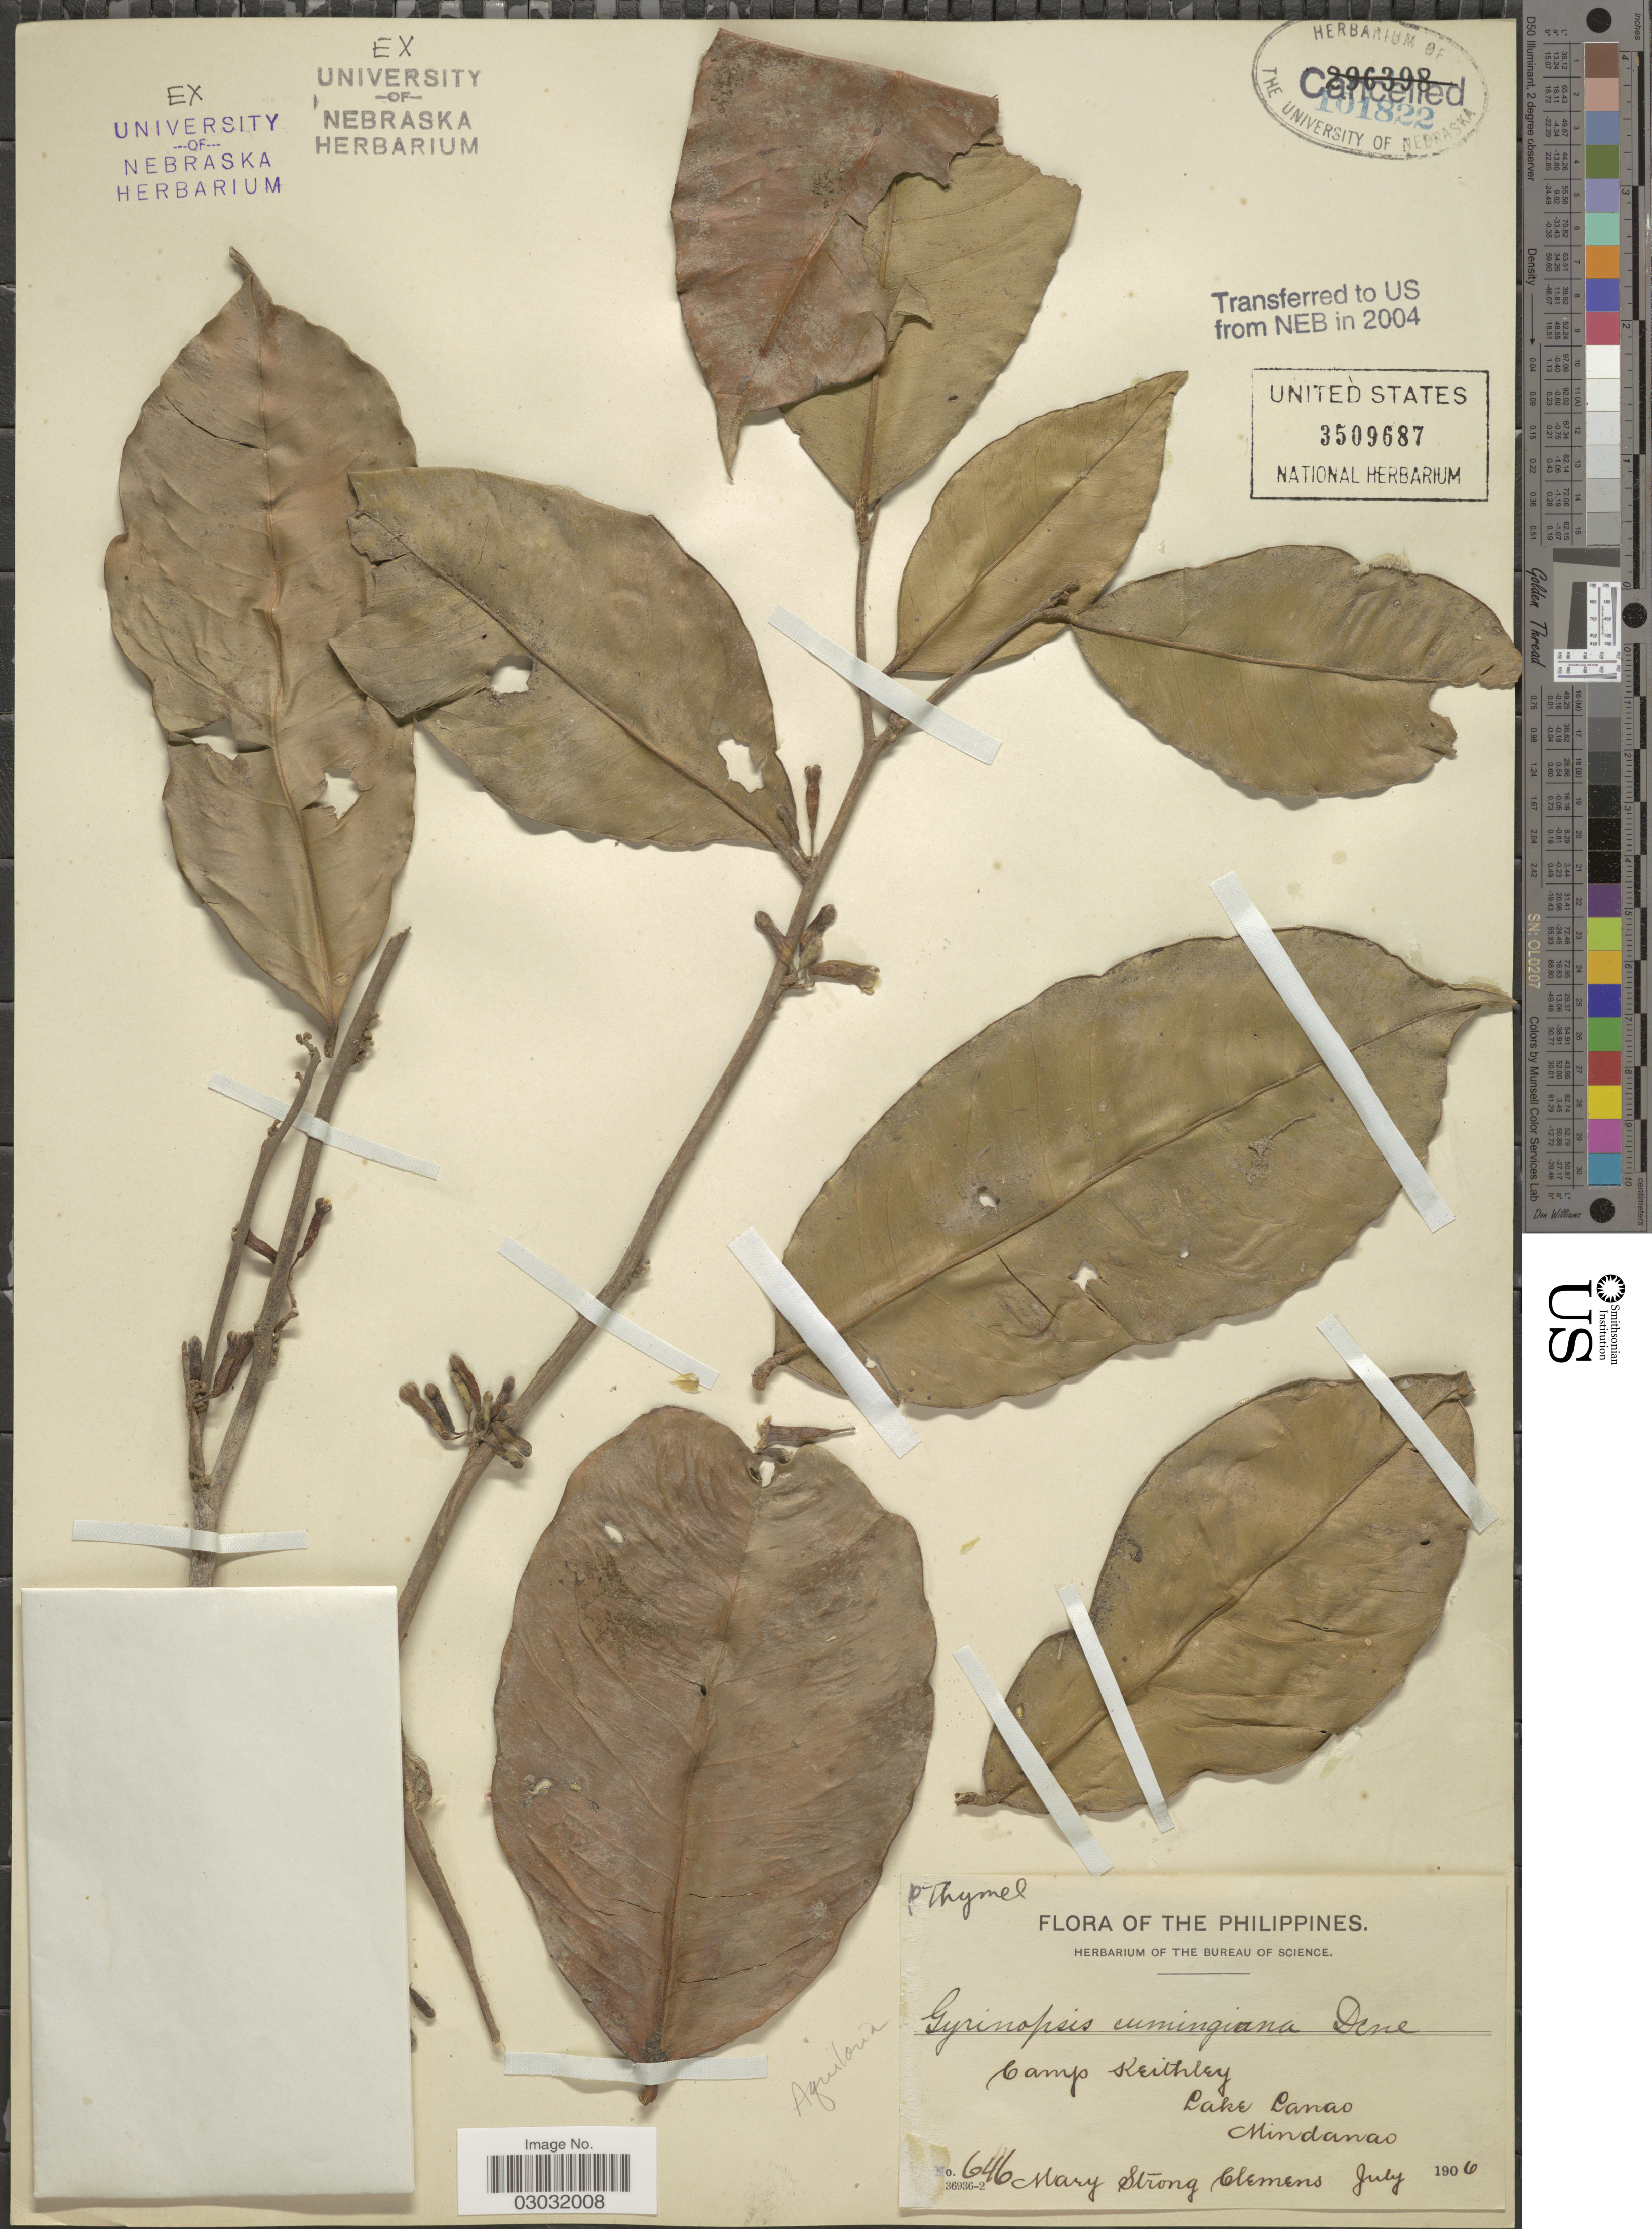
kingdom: Plantae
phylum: Tracheophyta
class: Magnoliopsida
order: Malvales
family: Thymelaeaceae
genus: Aquilaria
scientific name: Aquilaria cumingiana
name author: (Decne.) Ridl.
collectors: M. S. Clemens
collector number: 646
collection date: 1906-07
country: Philippines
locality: Camp Keithley, Lake Lanao, Mindanao.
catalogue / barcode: US 3509687